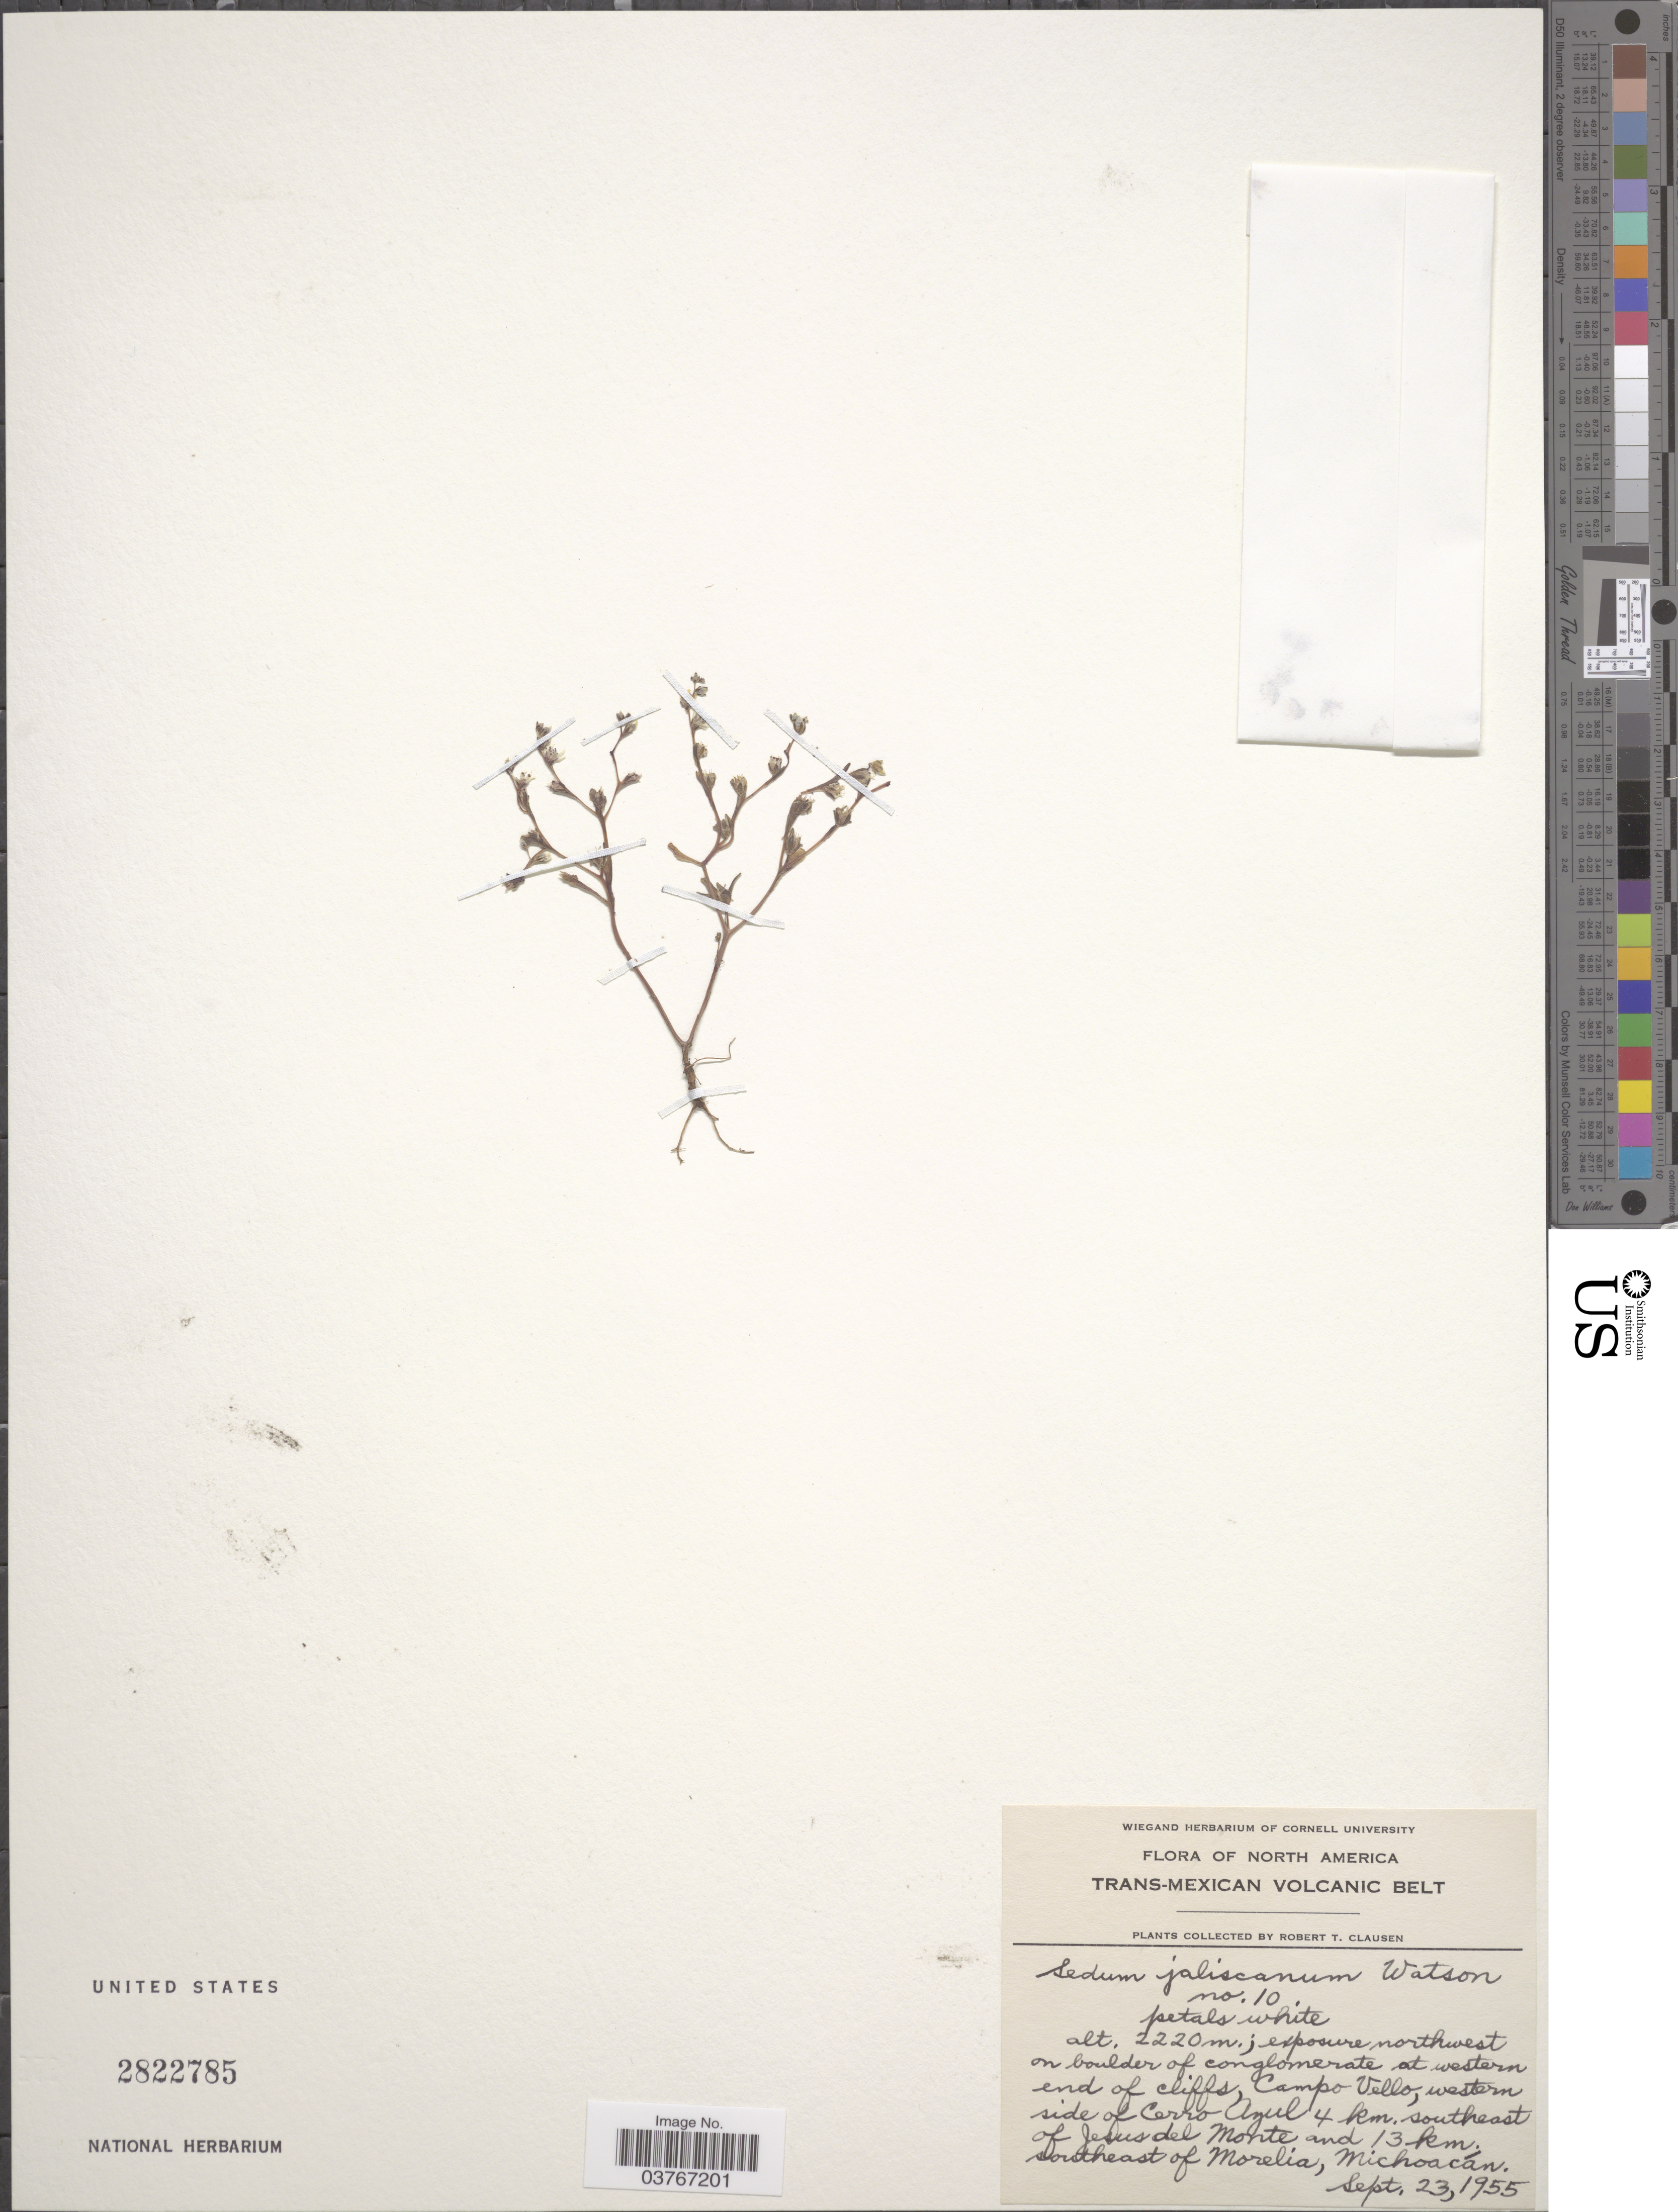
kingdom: Plantae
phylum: Tracheophyta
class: Magnoliopsida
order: Saxifragales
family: Crassulaceae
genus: Sedum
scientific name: Sedum jaliscanum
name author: S. Watson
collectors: R. T. Clausen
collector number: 10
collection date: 1955-09-23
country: Mexico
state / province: Michoacán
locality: Trans-Mexican Volcanic Belt. Exposure northwest on boulder of conglomerate at western end of cliffs, Campo Vello, western side of Cerro Azul 4 km. southeast of Jesus del Monte and 13 km., southeast of Morelia.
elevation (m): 2220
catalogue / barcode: US 2822785